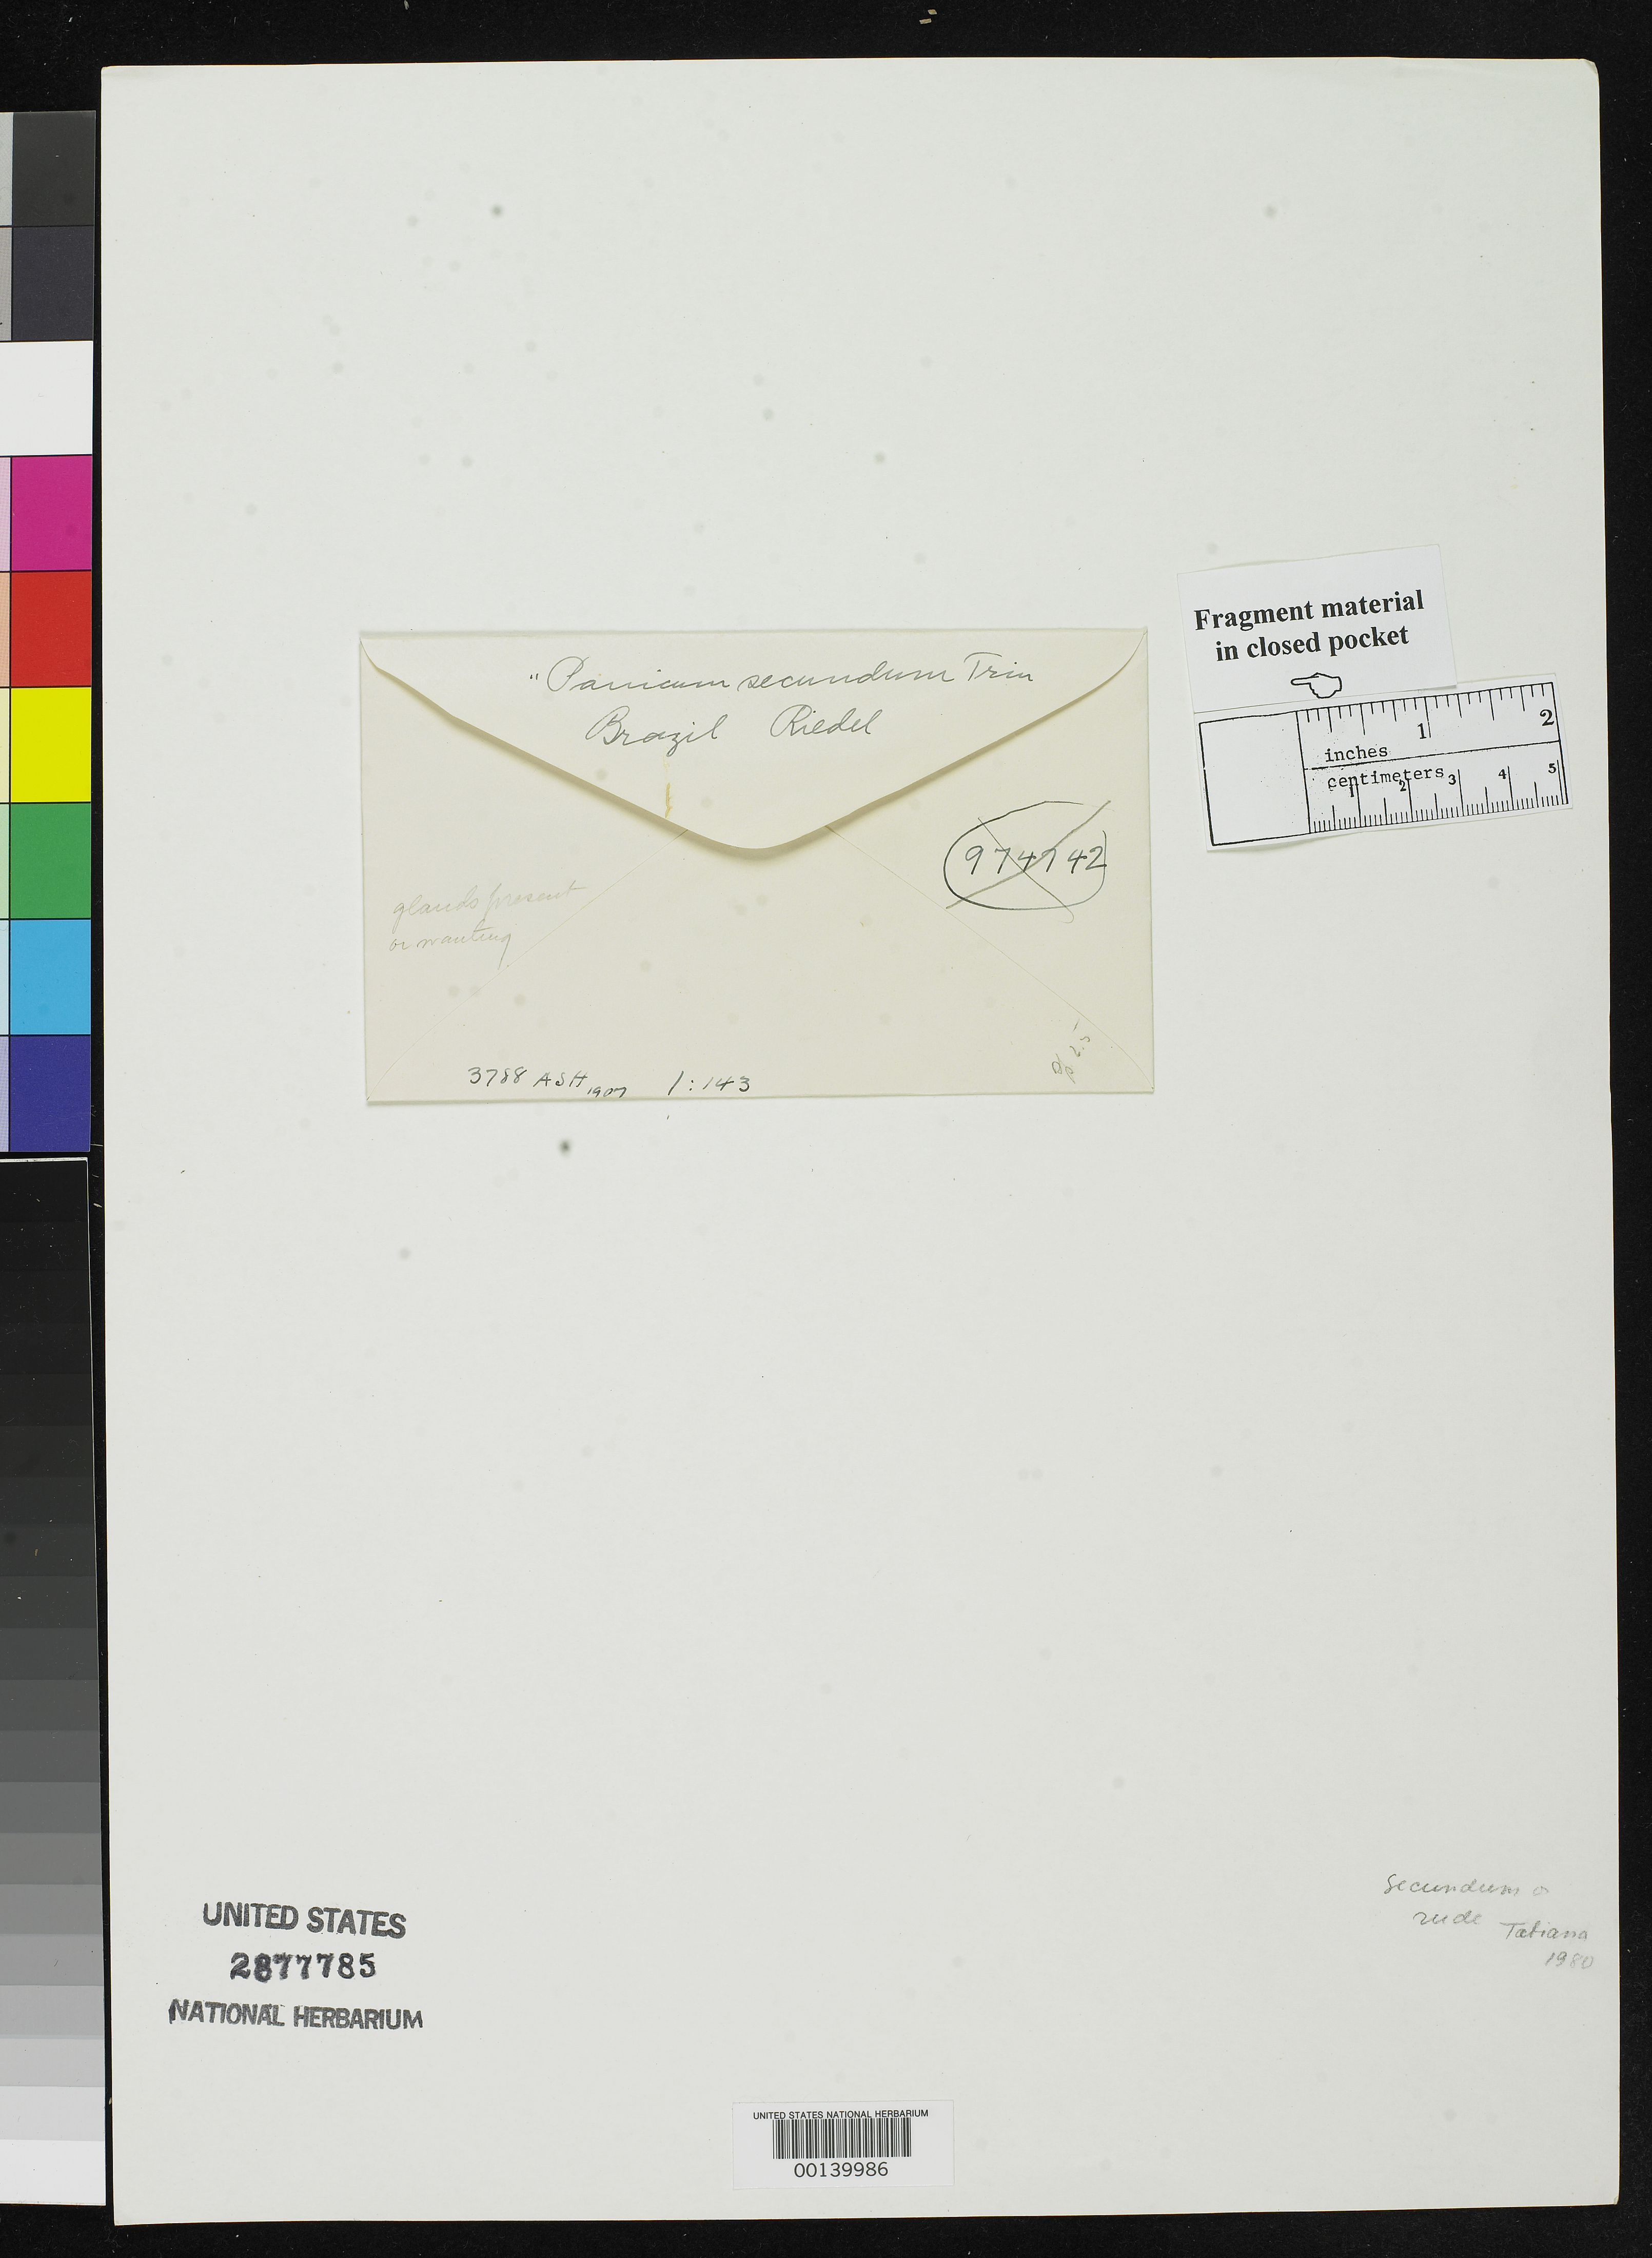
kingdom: Plantae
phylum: Tracheophyta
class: Liliopsida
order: Poales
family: Poaceae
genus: Panicum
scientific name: Panicum secundum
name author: Trin.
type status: Type Fragment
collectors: L. Riedel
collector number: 10 / G10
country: Brazil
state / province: Minas Gerais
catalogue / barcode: US 2877785